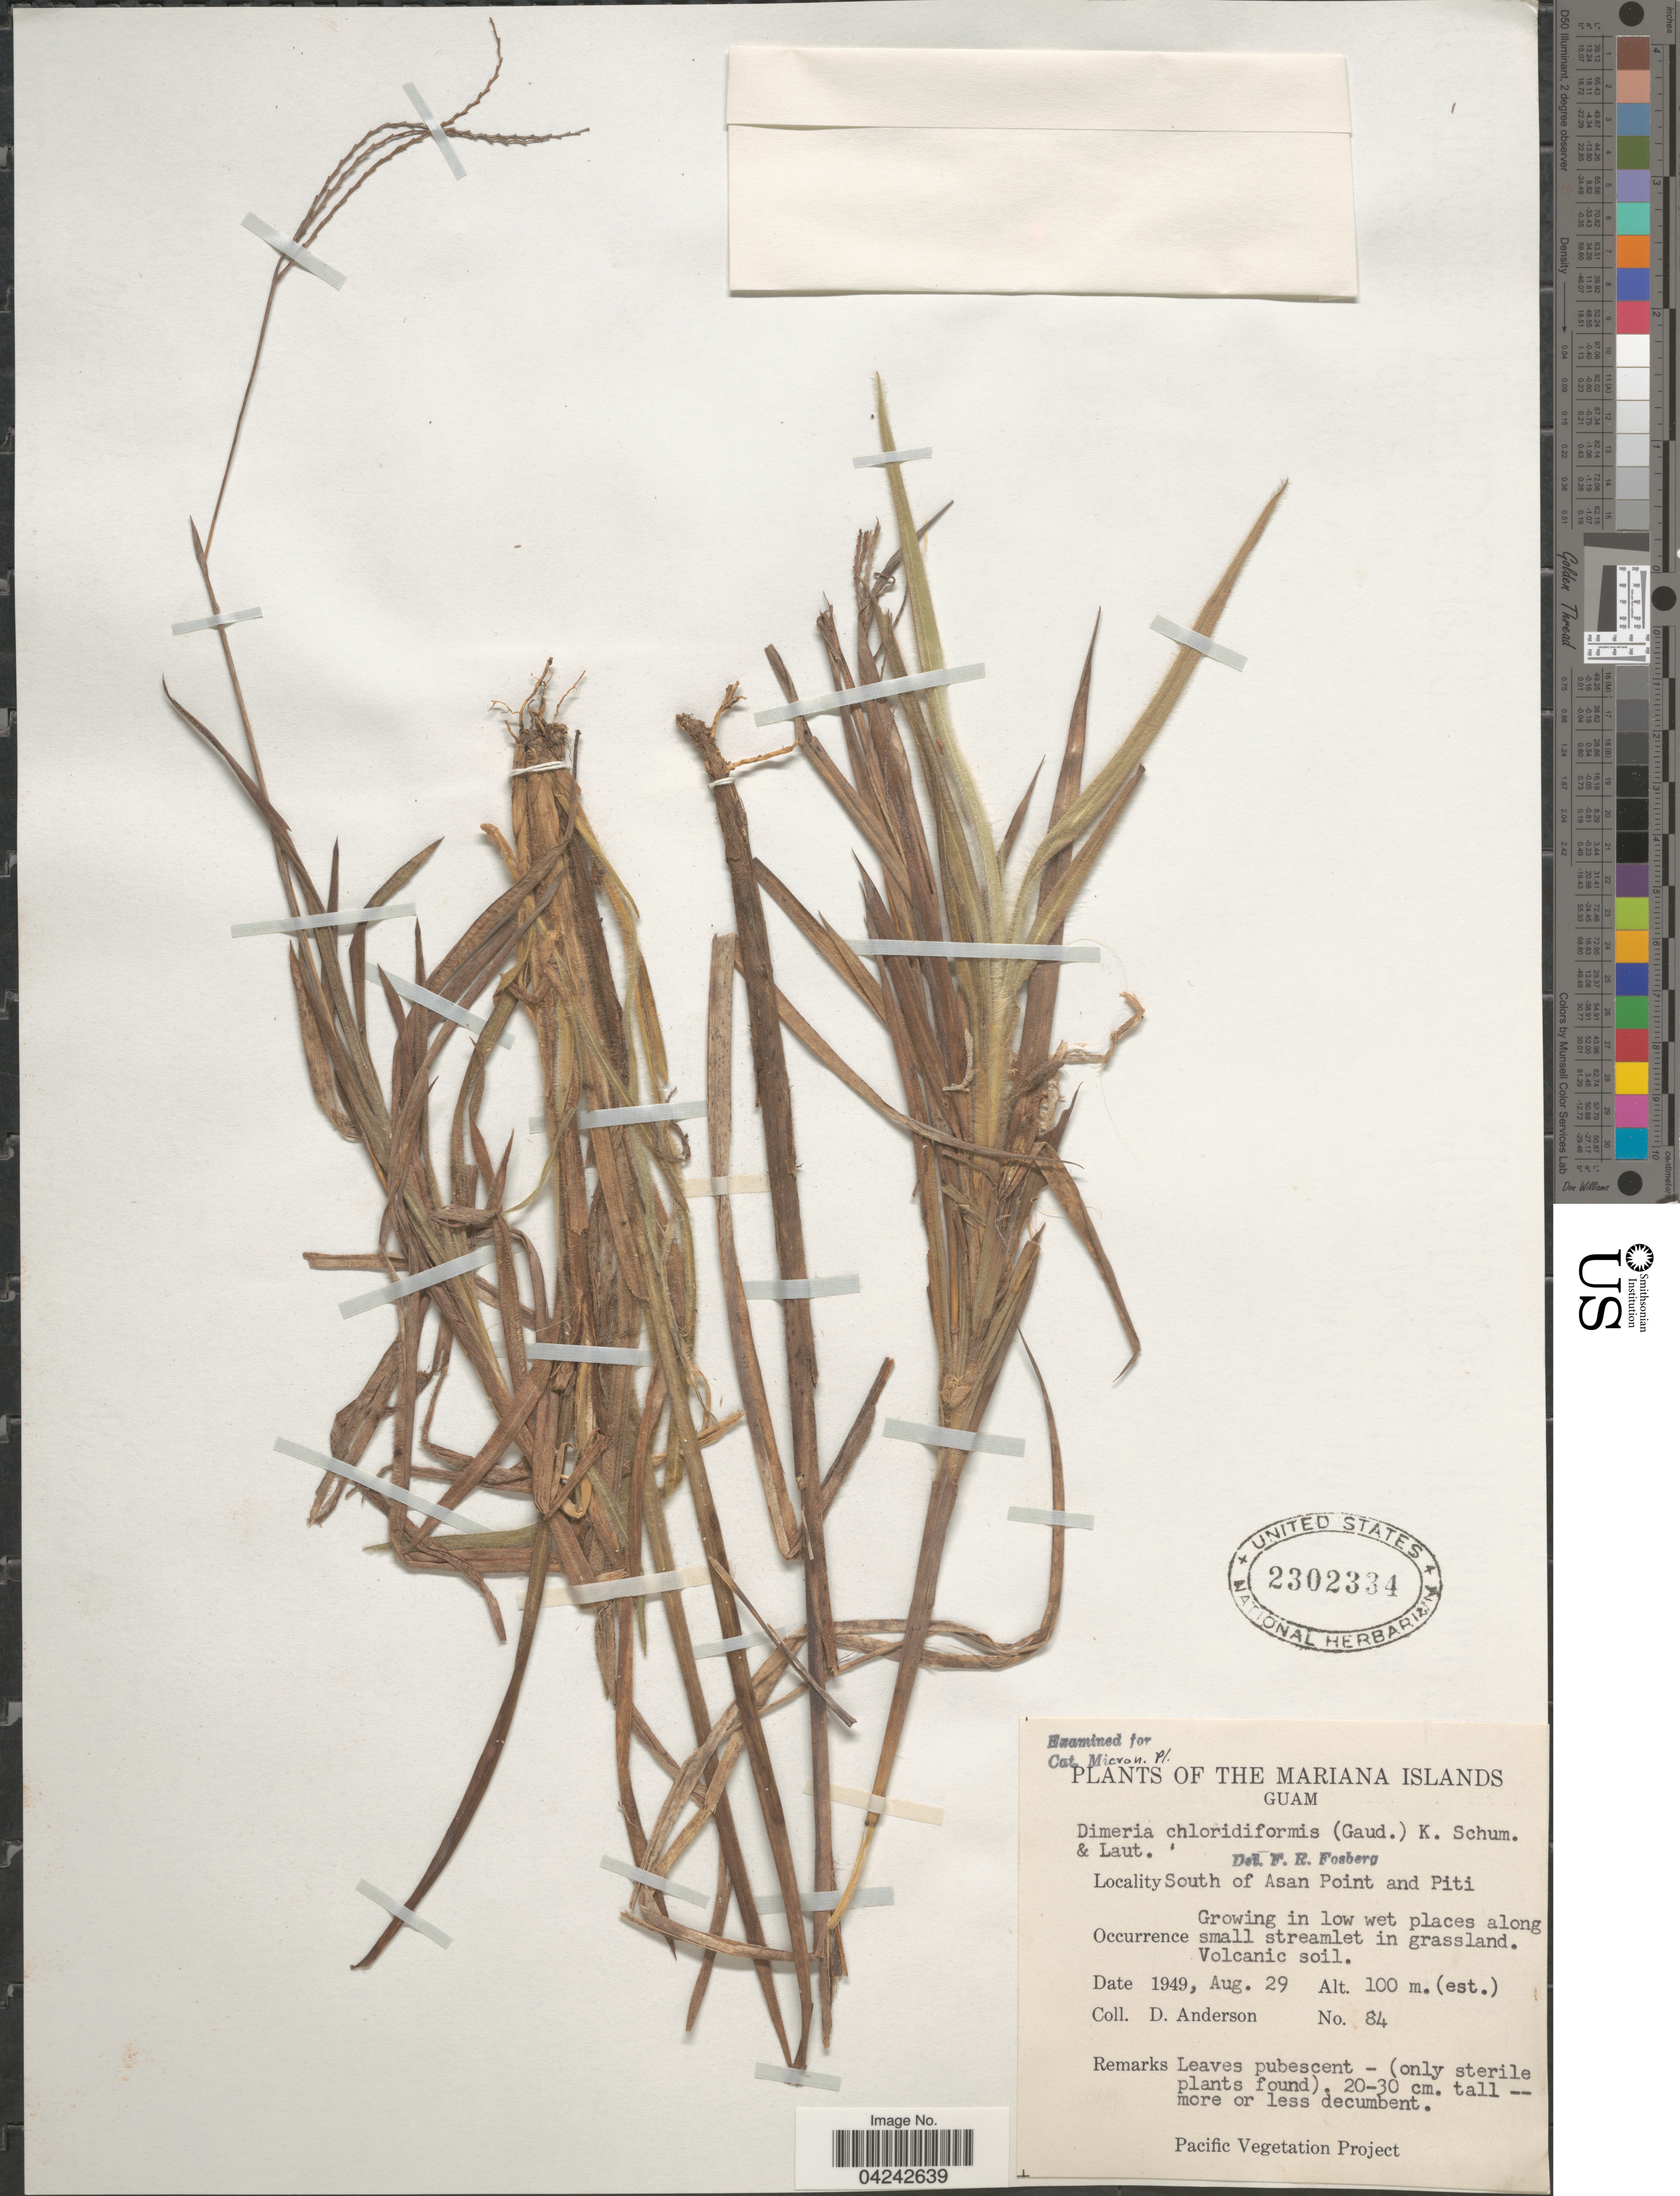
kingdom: Plantae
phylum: Tracheophyta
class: Liliopsida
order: Poales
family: Poaceae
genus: Dimeria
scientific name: Dimeria chloridiformis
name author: (Gaudich.) Schum. & Lauterb.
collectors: D. Anderson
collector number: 84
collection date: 1949-08-29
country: Guam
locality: The Mariana Islands. South of Asan Point and Piti.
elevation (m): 100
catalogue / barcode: US 2302334